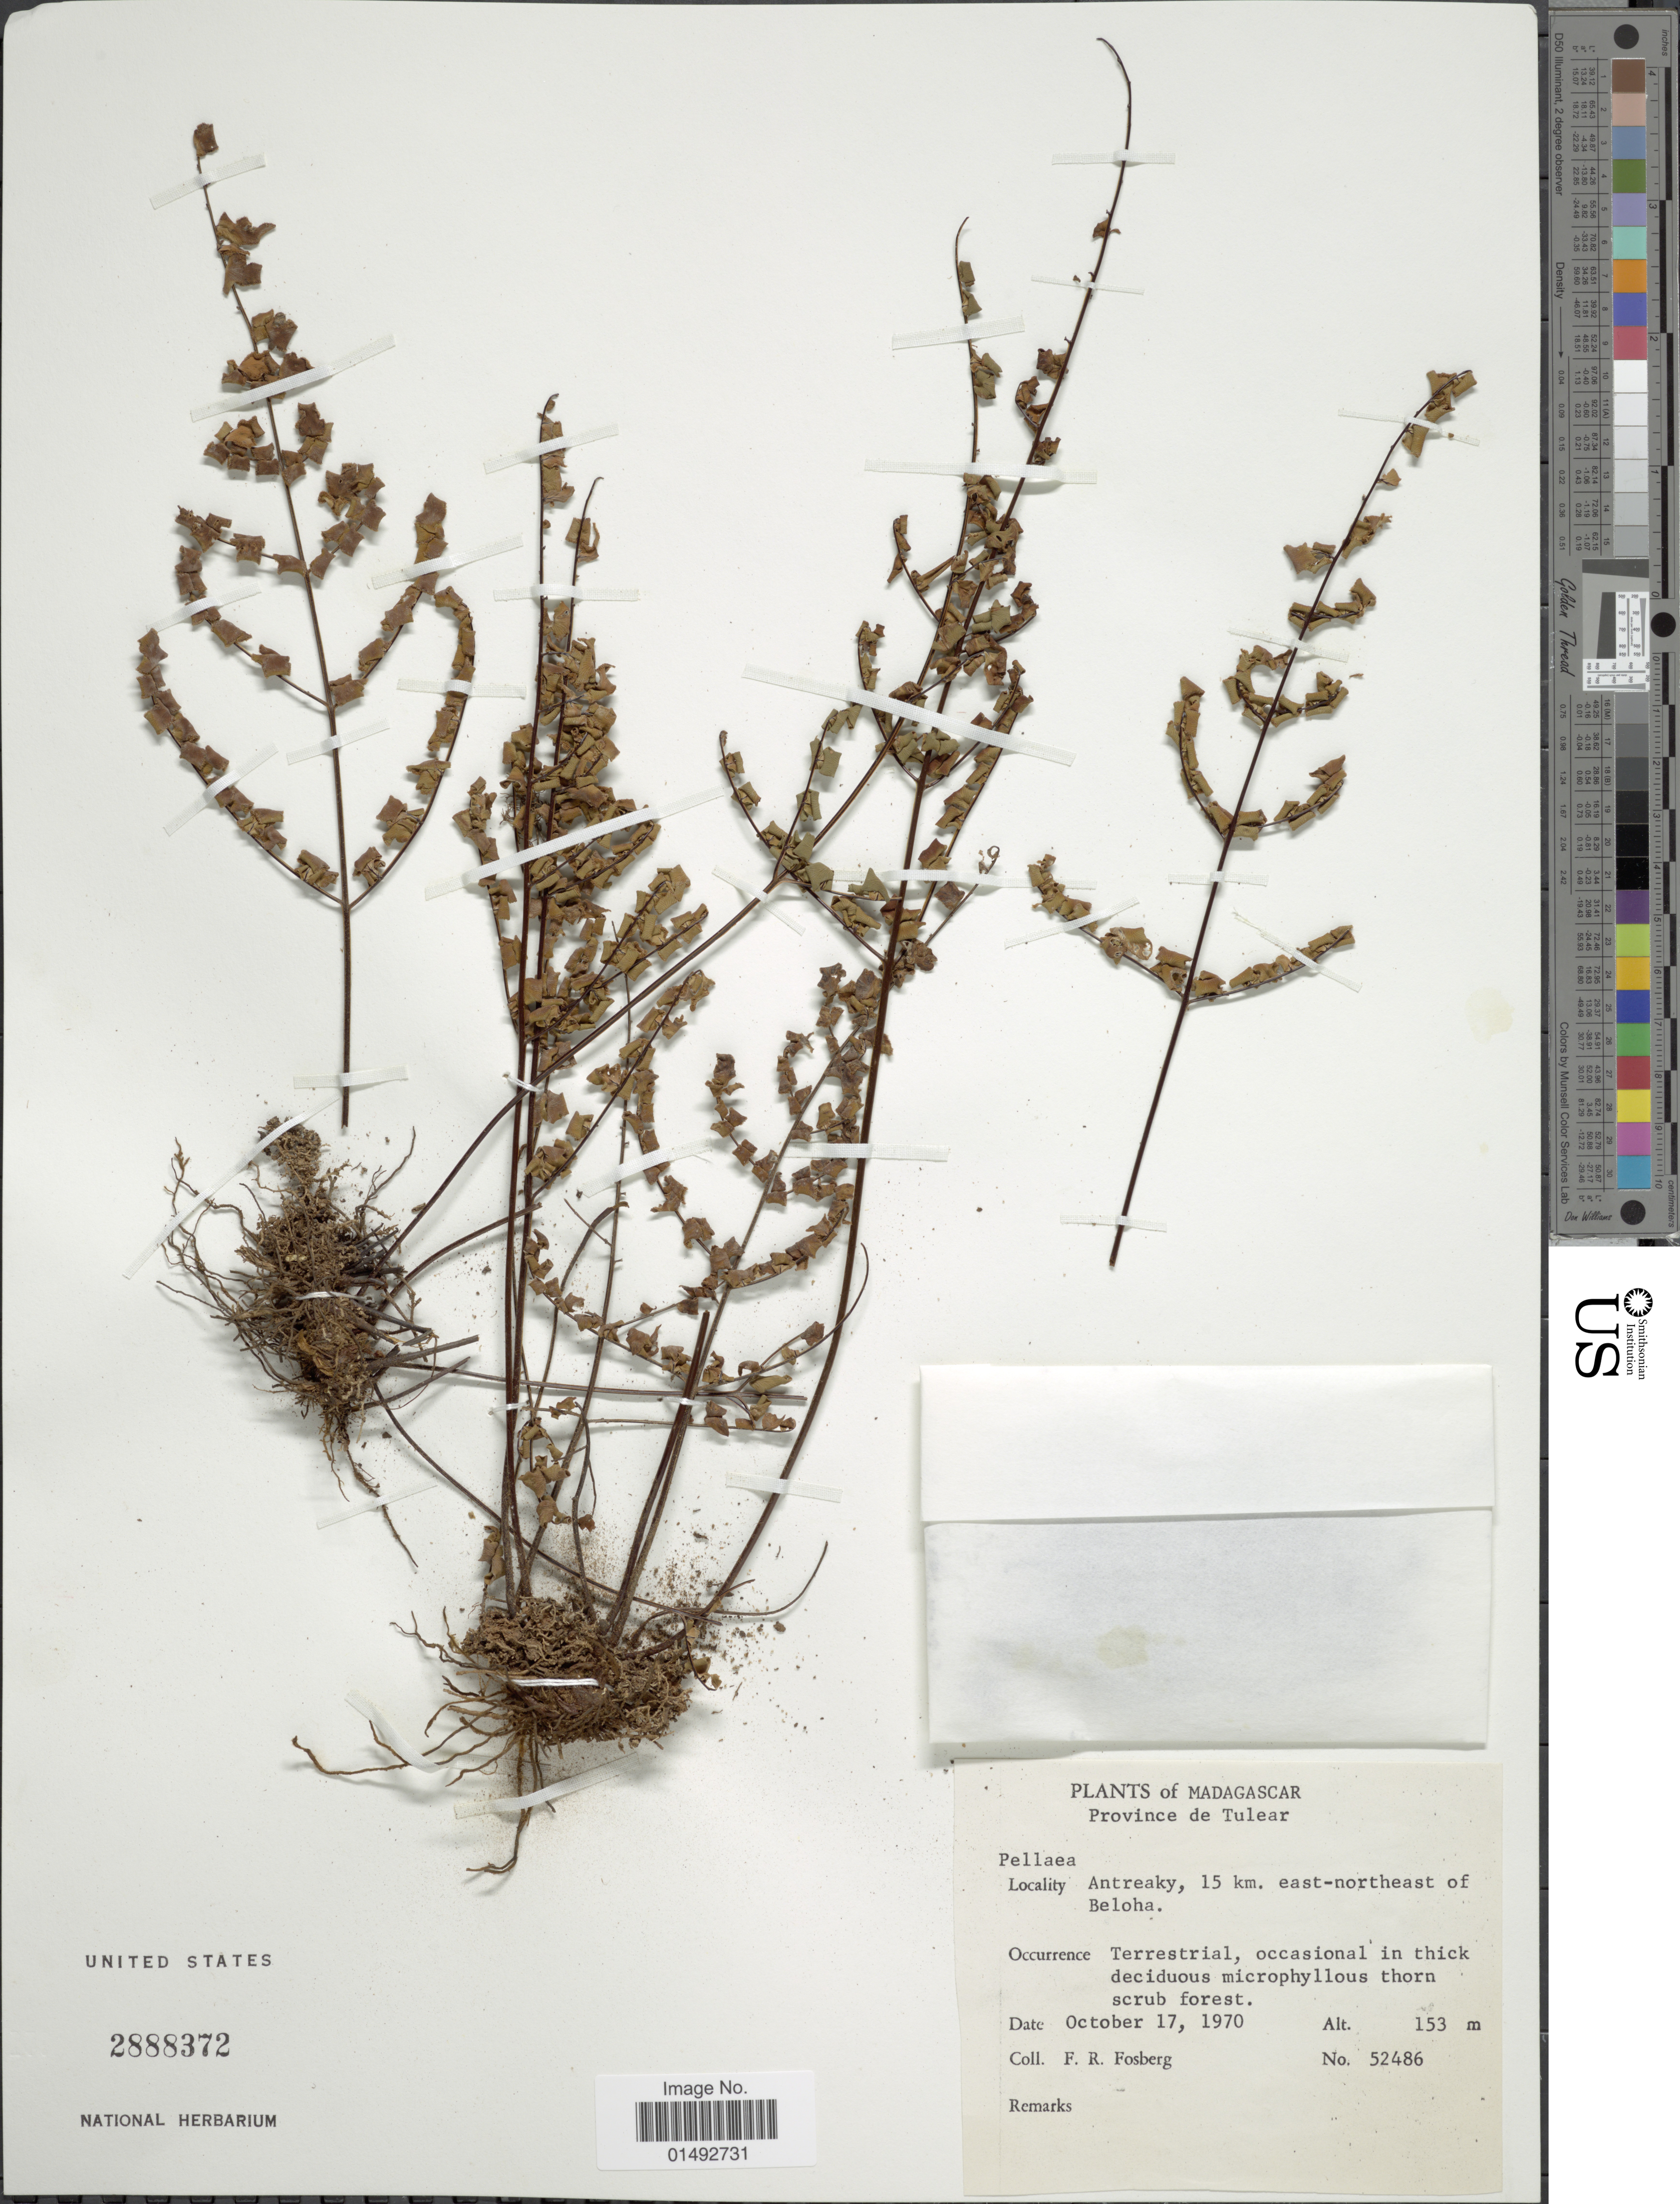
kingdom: Plantae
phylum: Tracheophyta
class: Polypodiopsida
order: Polypodiales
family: Pteridaceae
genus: Pellaea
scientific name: Pellaea sp.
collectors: F. R. Fosberg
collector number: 52486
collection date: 1970-10-17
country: Madagascar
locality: Province de Tulear, Antreaky, 15km. east-northeast of Beloha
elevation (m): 153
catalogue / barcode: US 2888372